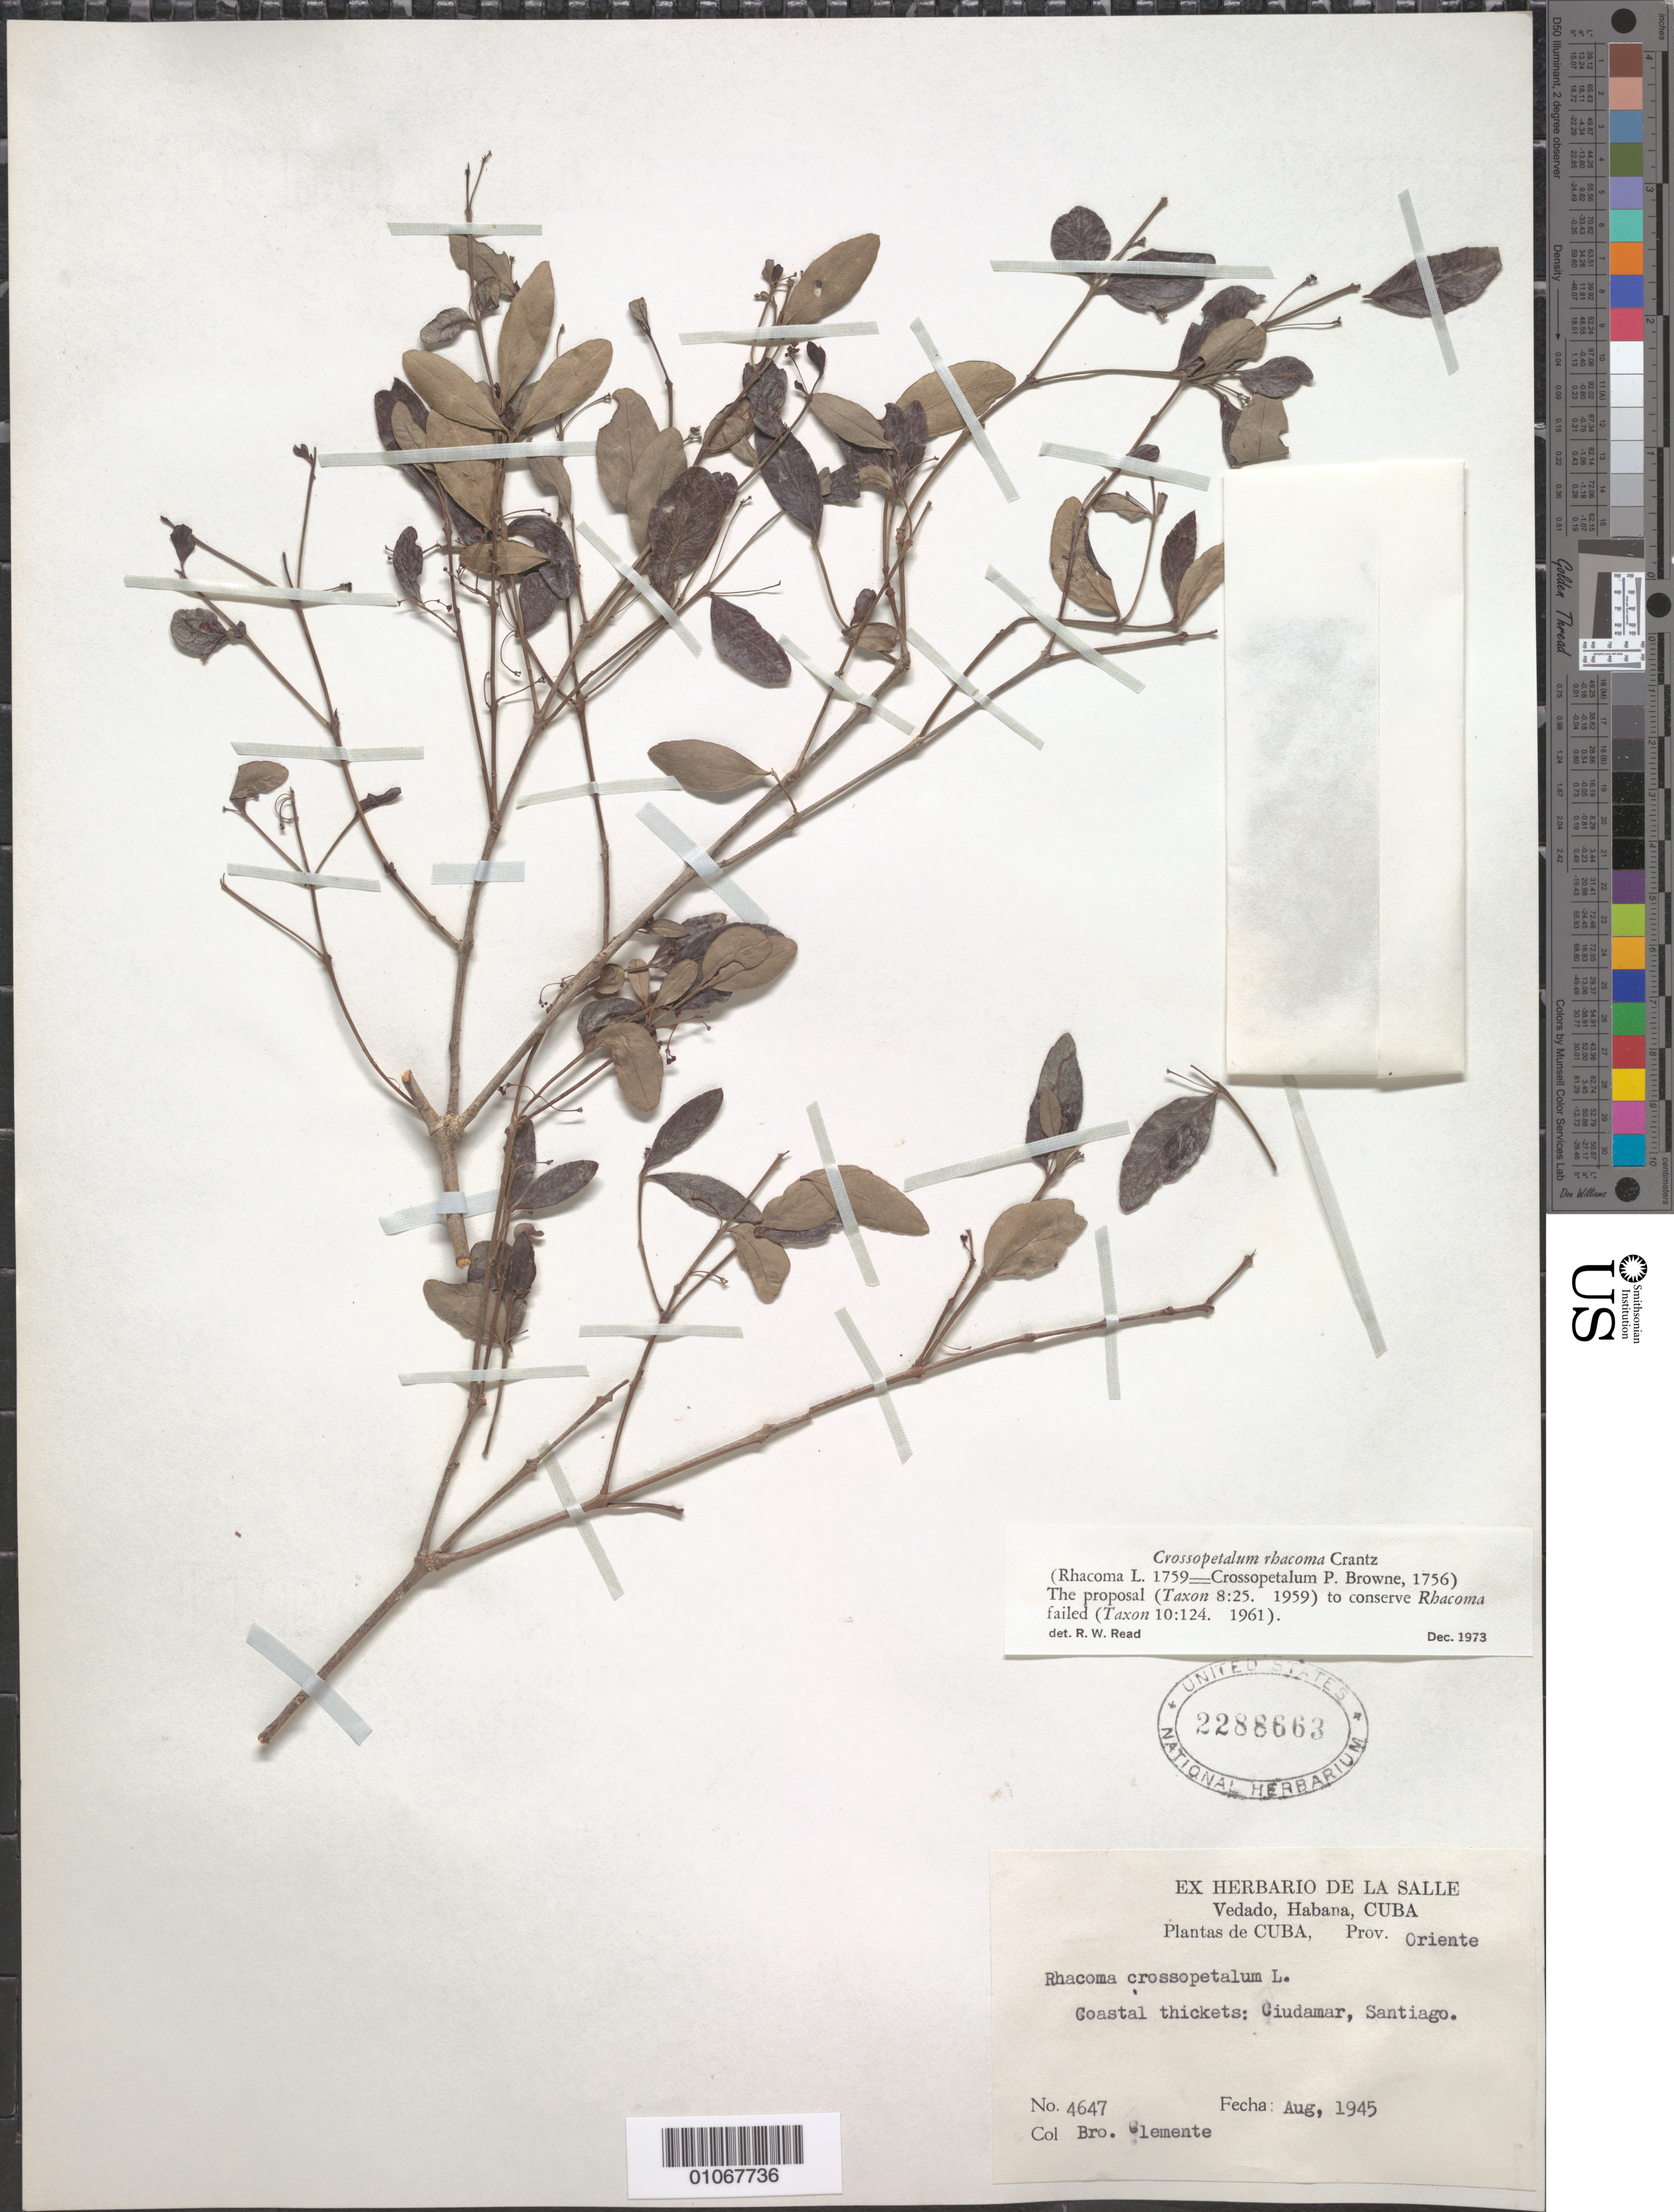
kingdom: Plantae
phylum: Tracheophyta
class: Magnoliopsida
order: Celastrales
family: Celastraceae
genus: Crossopetalum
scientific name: Crossopetalum rhacoma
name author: Crantz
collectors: Bro. Clemente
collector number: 4647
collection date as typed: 01 Aug 1945 to 31 Aug 1945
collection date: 1945-08-01/1945-08-31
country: Cuba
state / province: Santiago de Cuba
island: Cuba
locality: Coastal thickets, Ciudamar, Santiago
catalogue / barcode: US 2288663